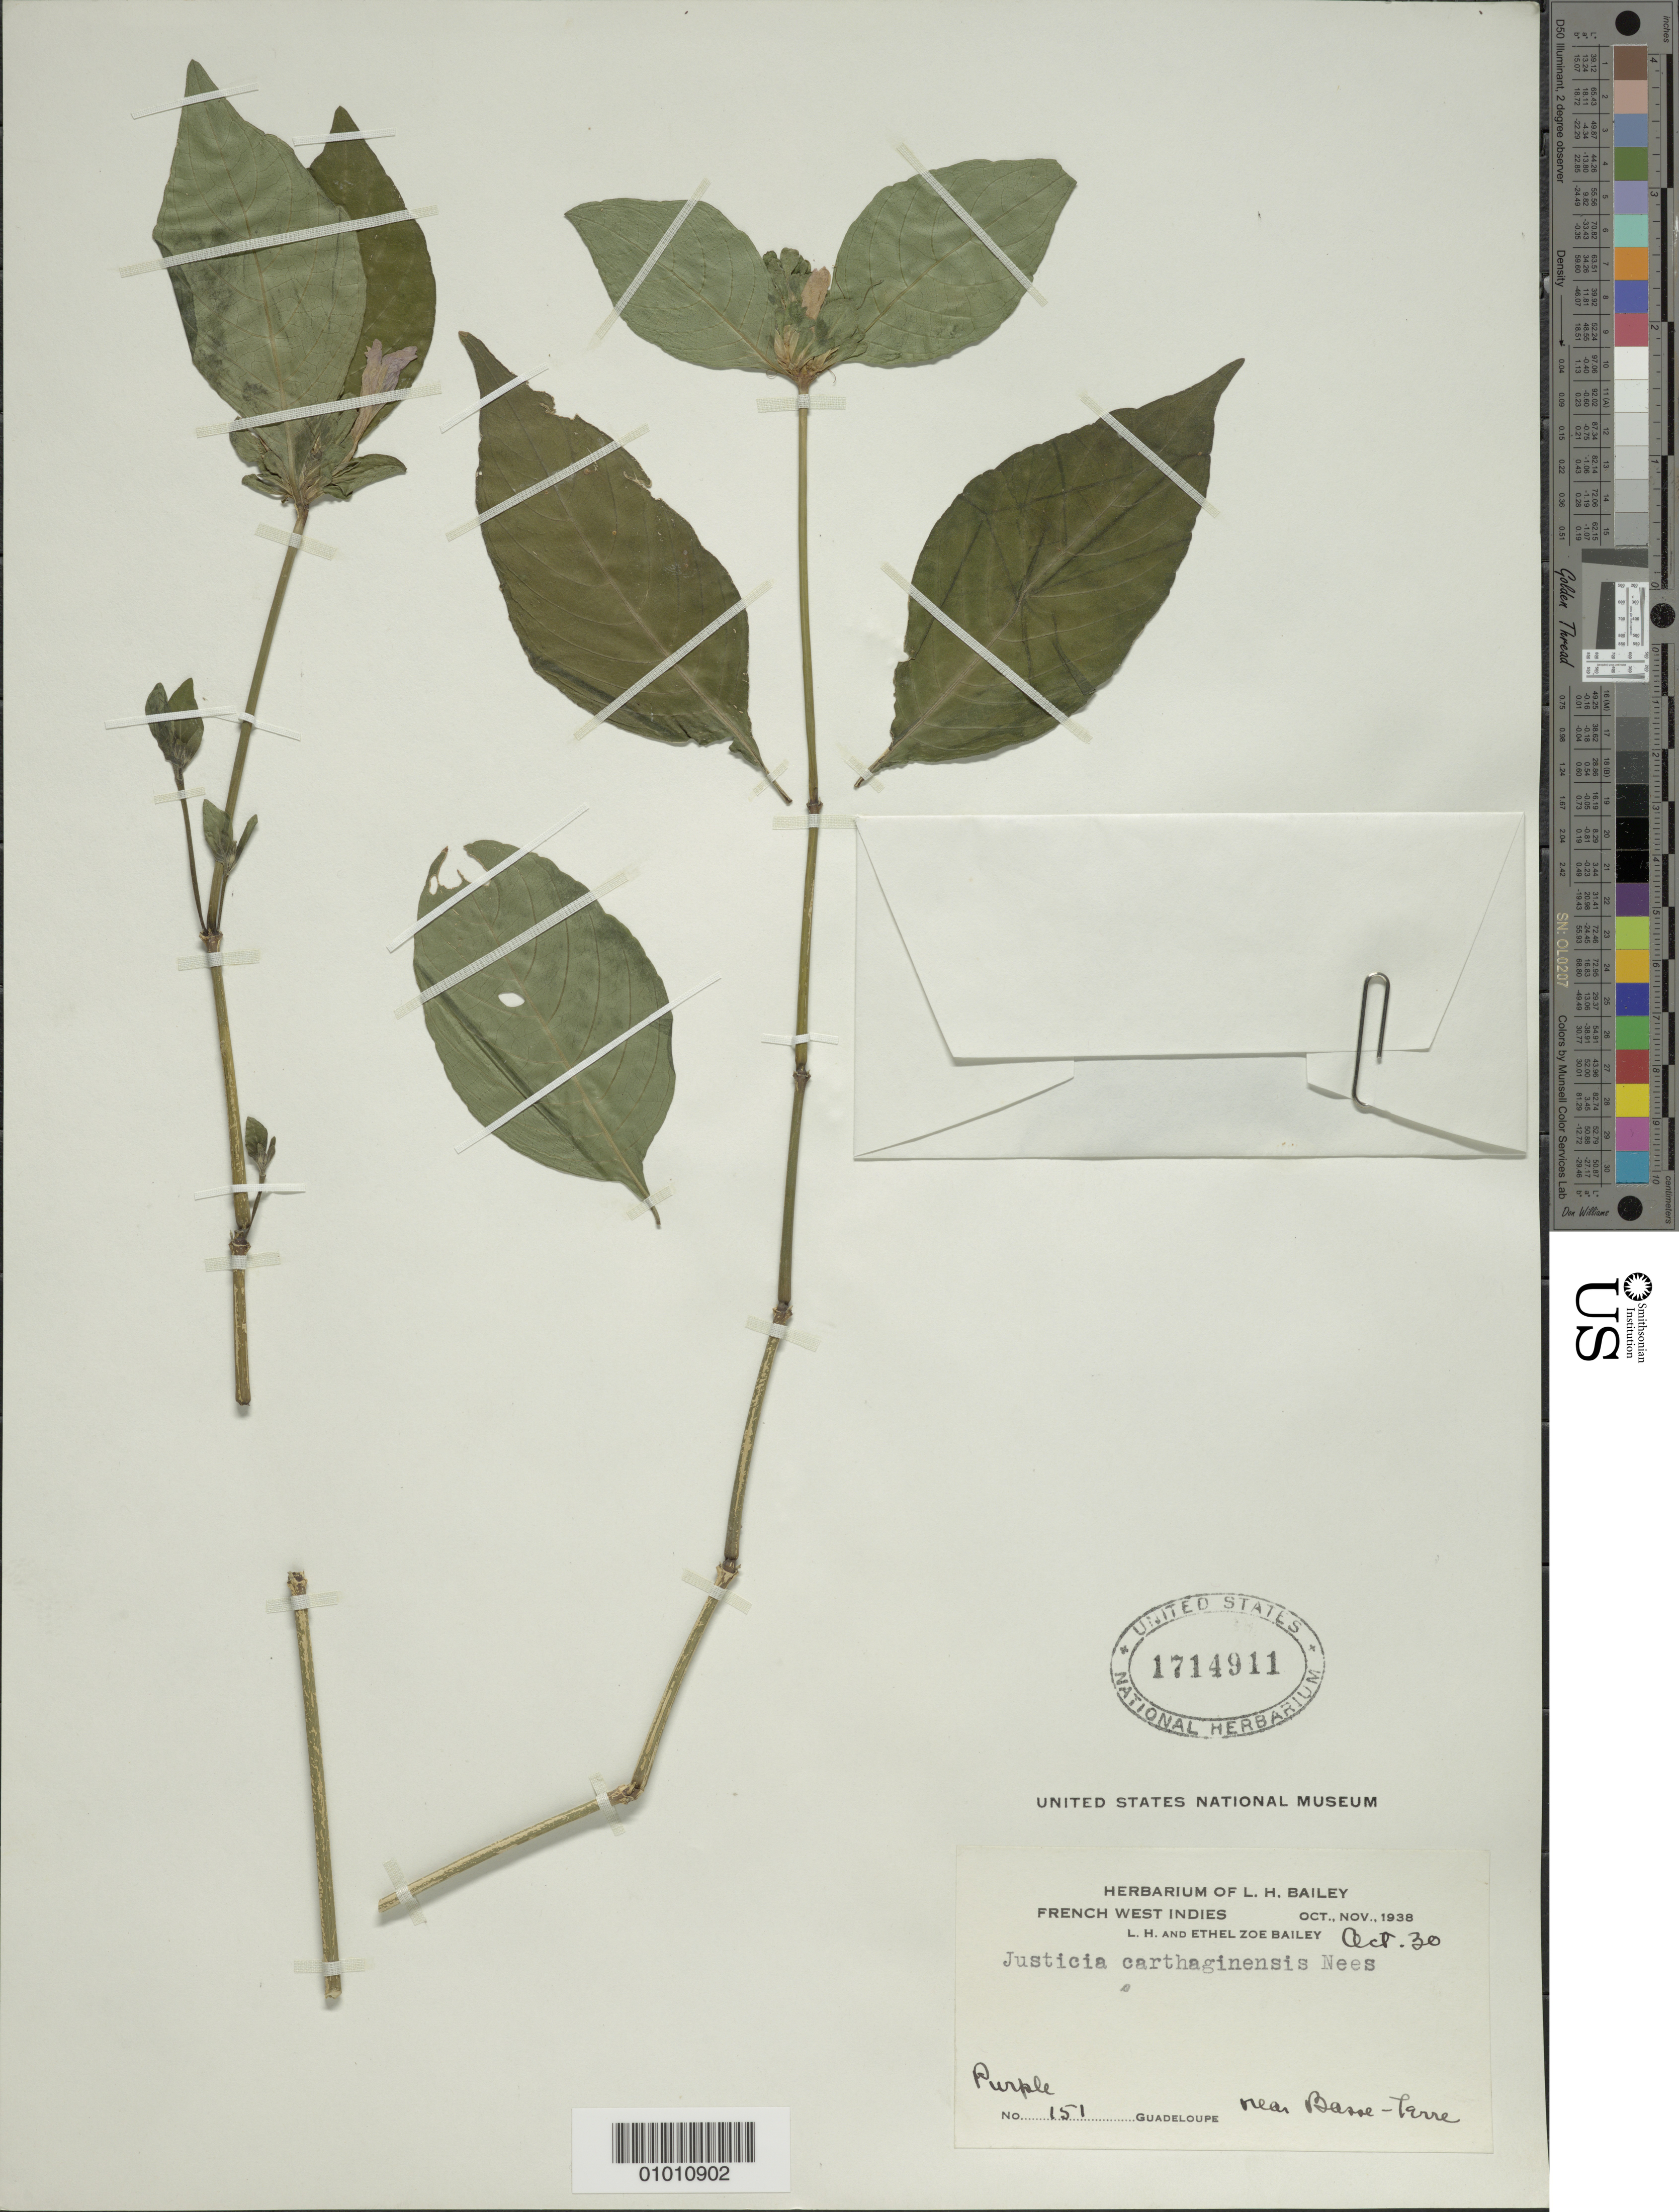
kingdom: Plantae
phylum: Tracheophyta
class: Magnoliopsida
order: Lamiales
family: Acanthaceae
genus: Justicia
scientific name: Justicia carthaginensis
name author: Jacq.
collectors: L. H. Bailey & E. Z. Bailey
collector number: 151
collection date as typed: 30 Oct 1938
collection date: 1938-10-30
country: Guadeloupe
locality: Near Basse Terre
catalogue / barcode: US 1714911